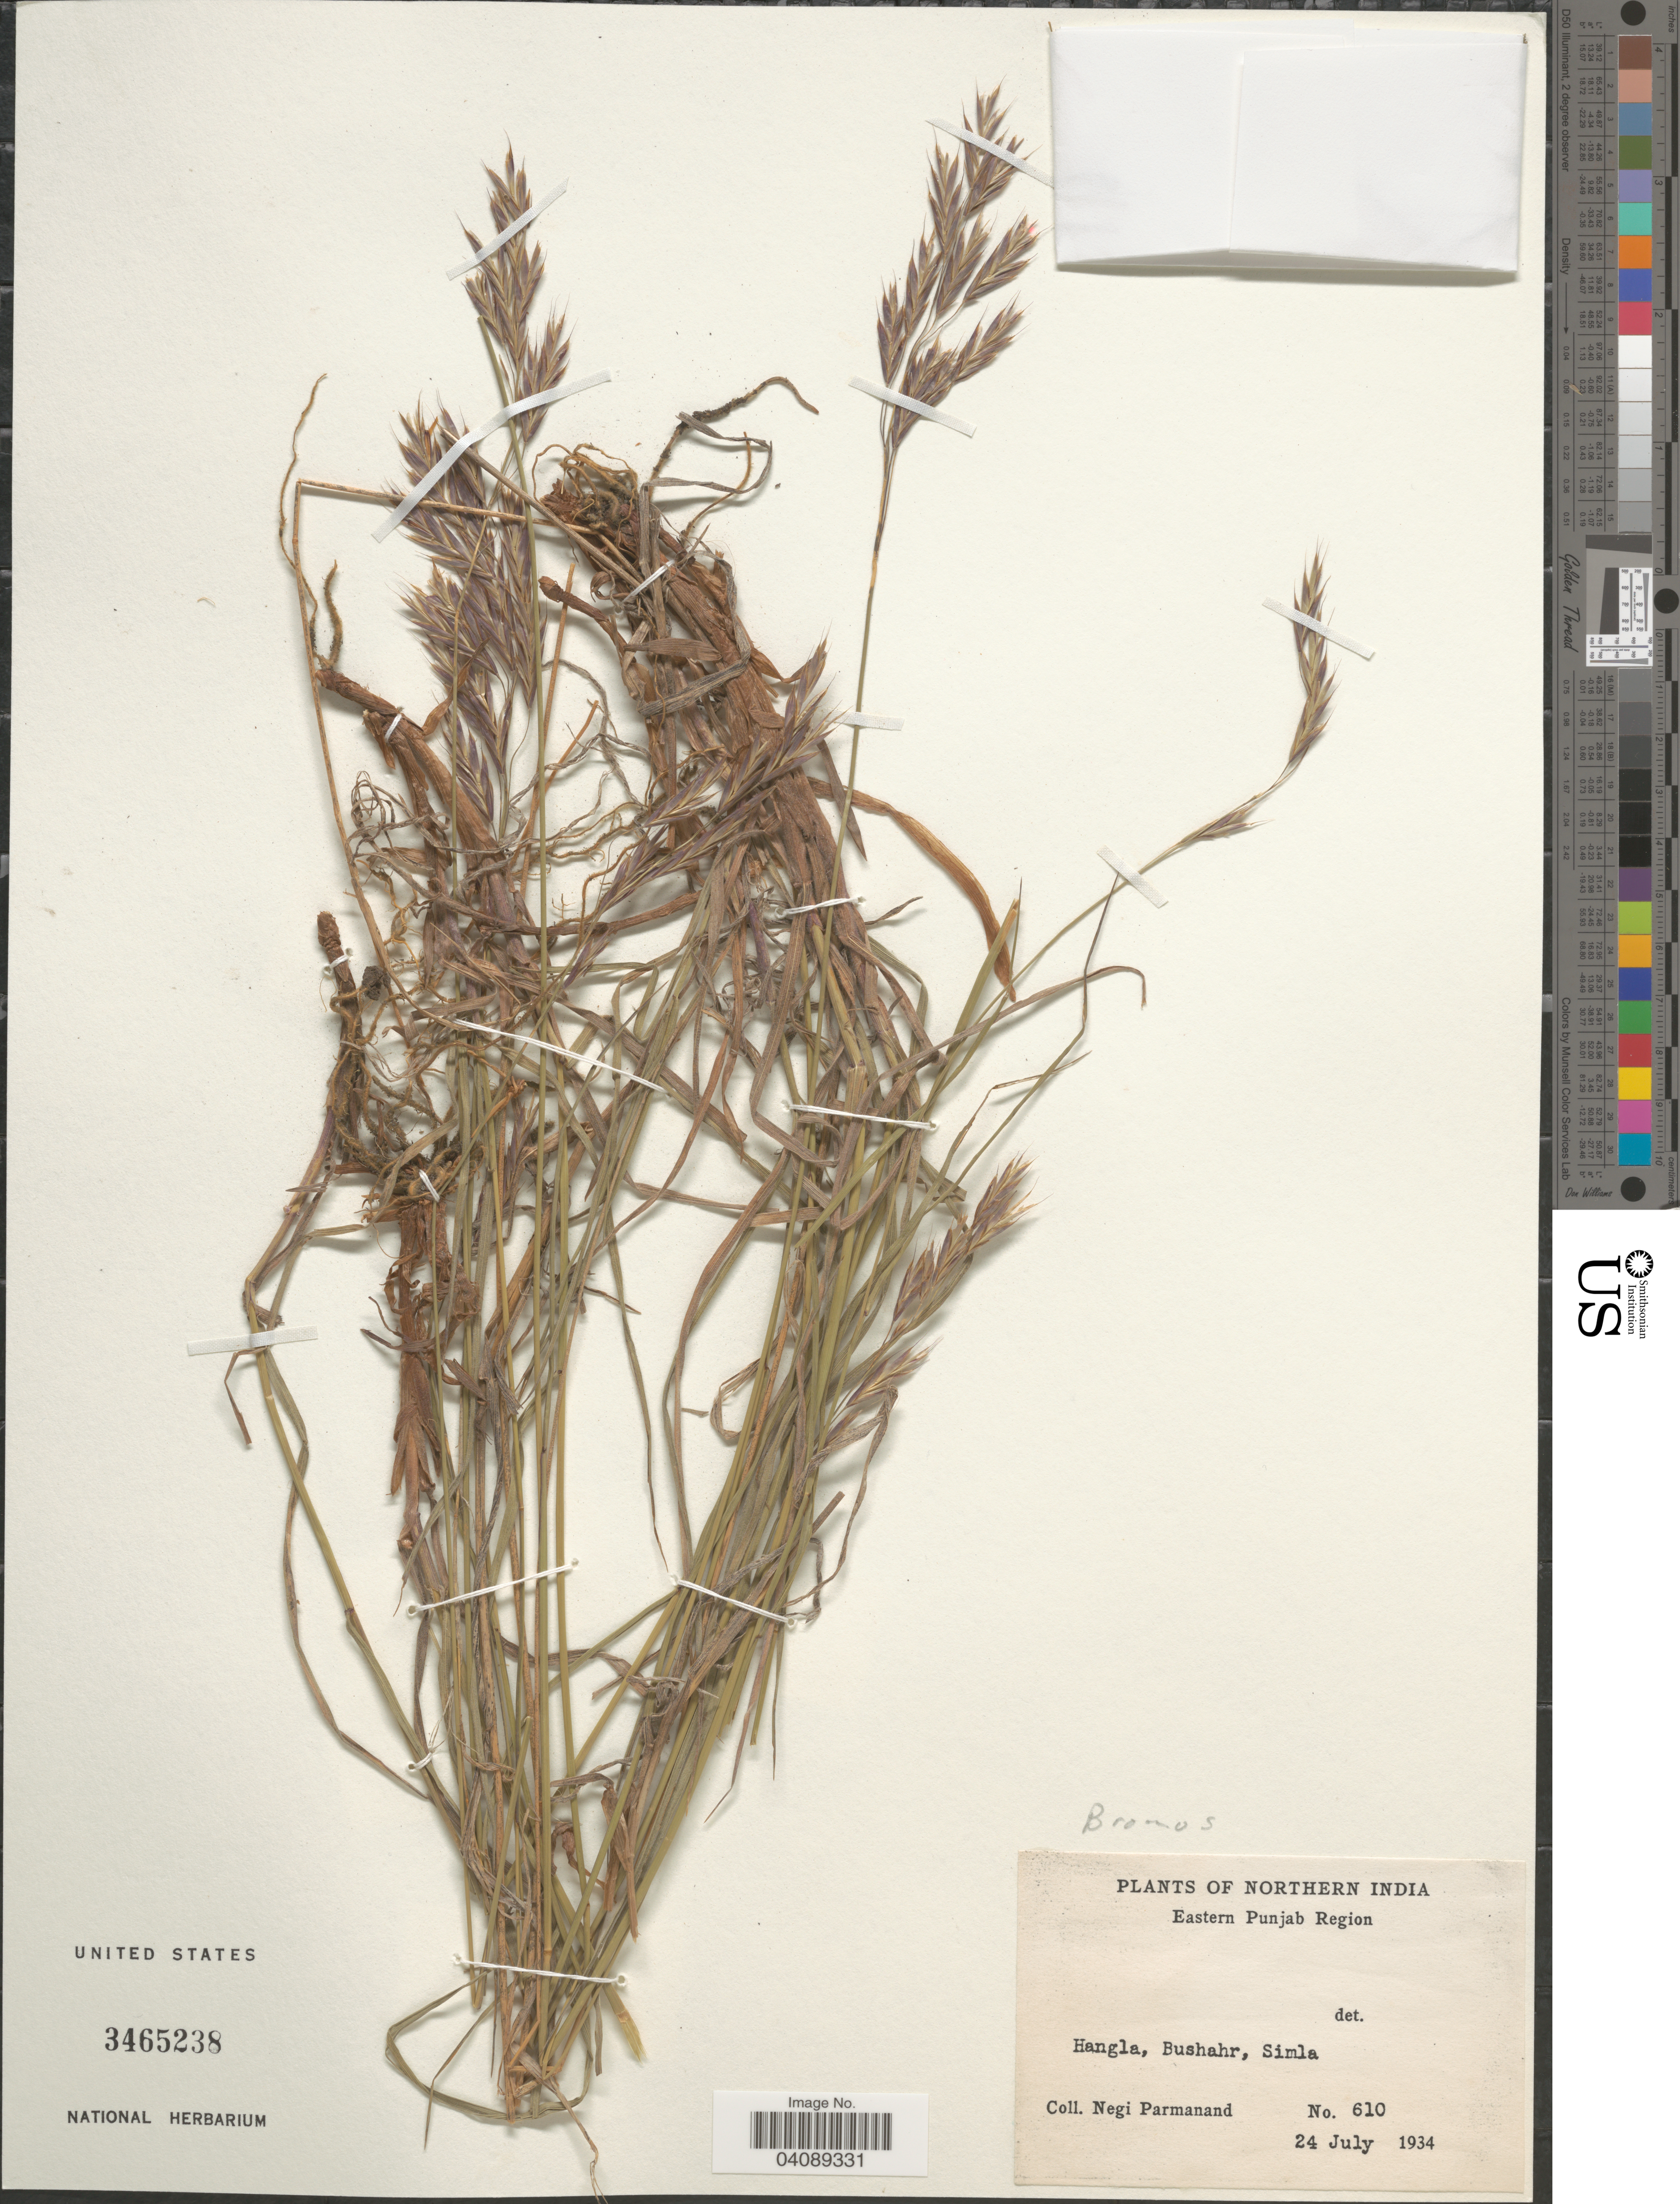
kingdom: Plantae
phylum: Tracheophyta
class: Liliopsida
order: Poales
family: Poaceae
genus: Bromus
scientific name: Bromus sp.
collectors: N. Parmanand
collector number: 610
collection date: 1934-07-24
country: India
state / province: Himachal Pradesh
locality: Northern India. Eastern Punjab Region. Hangla, Bushahr, Simla.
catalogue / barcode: US 3465238